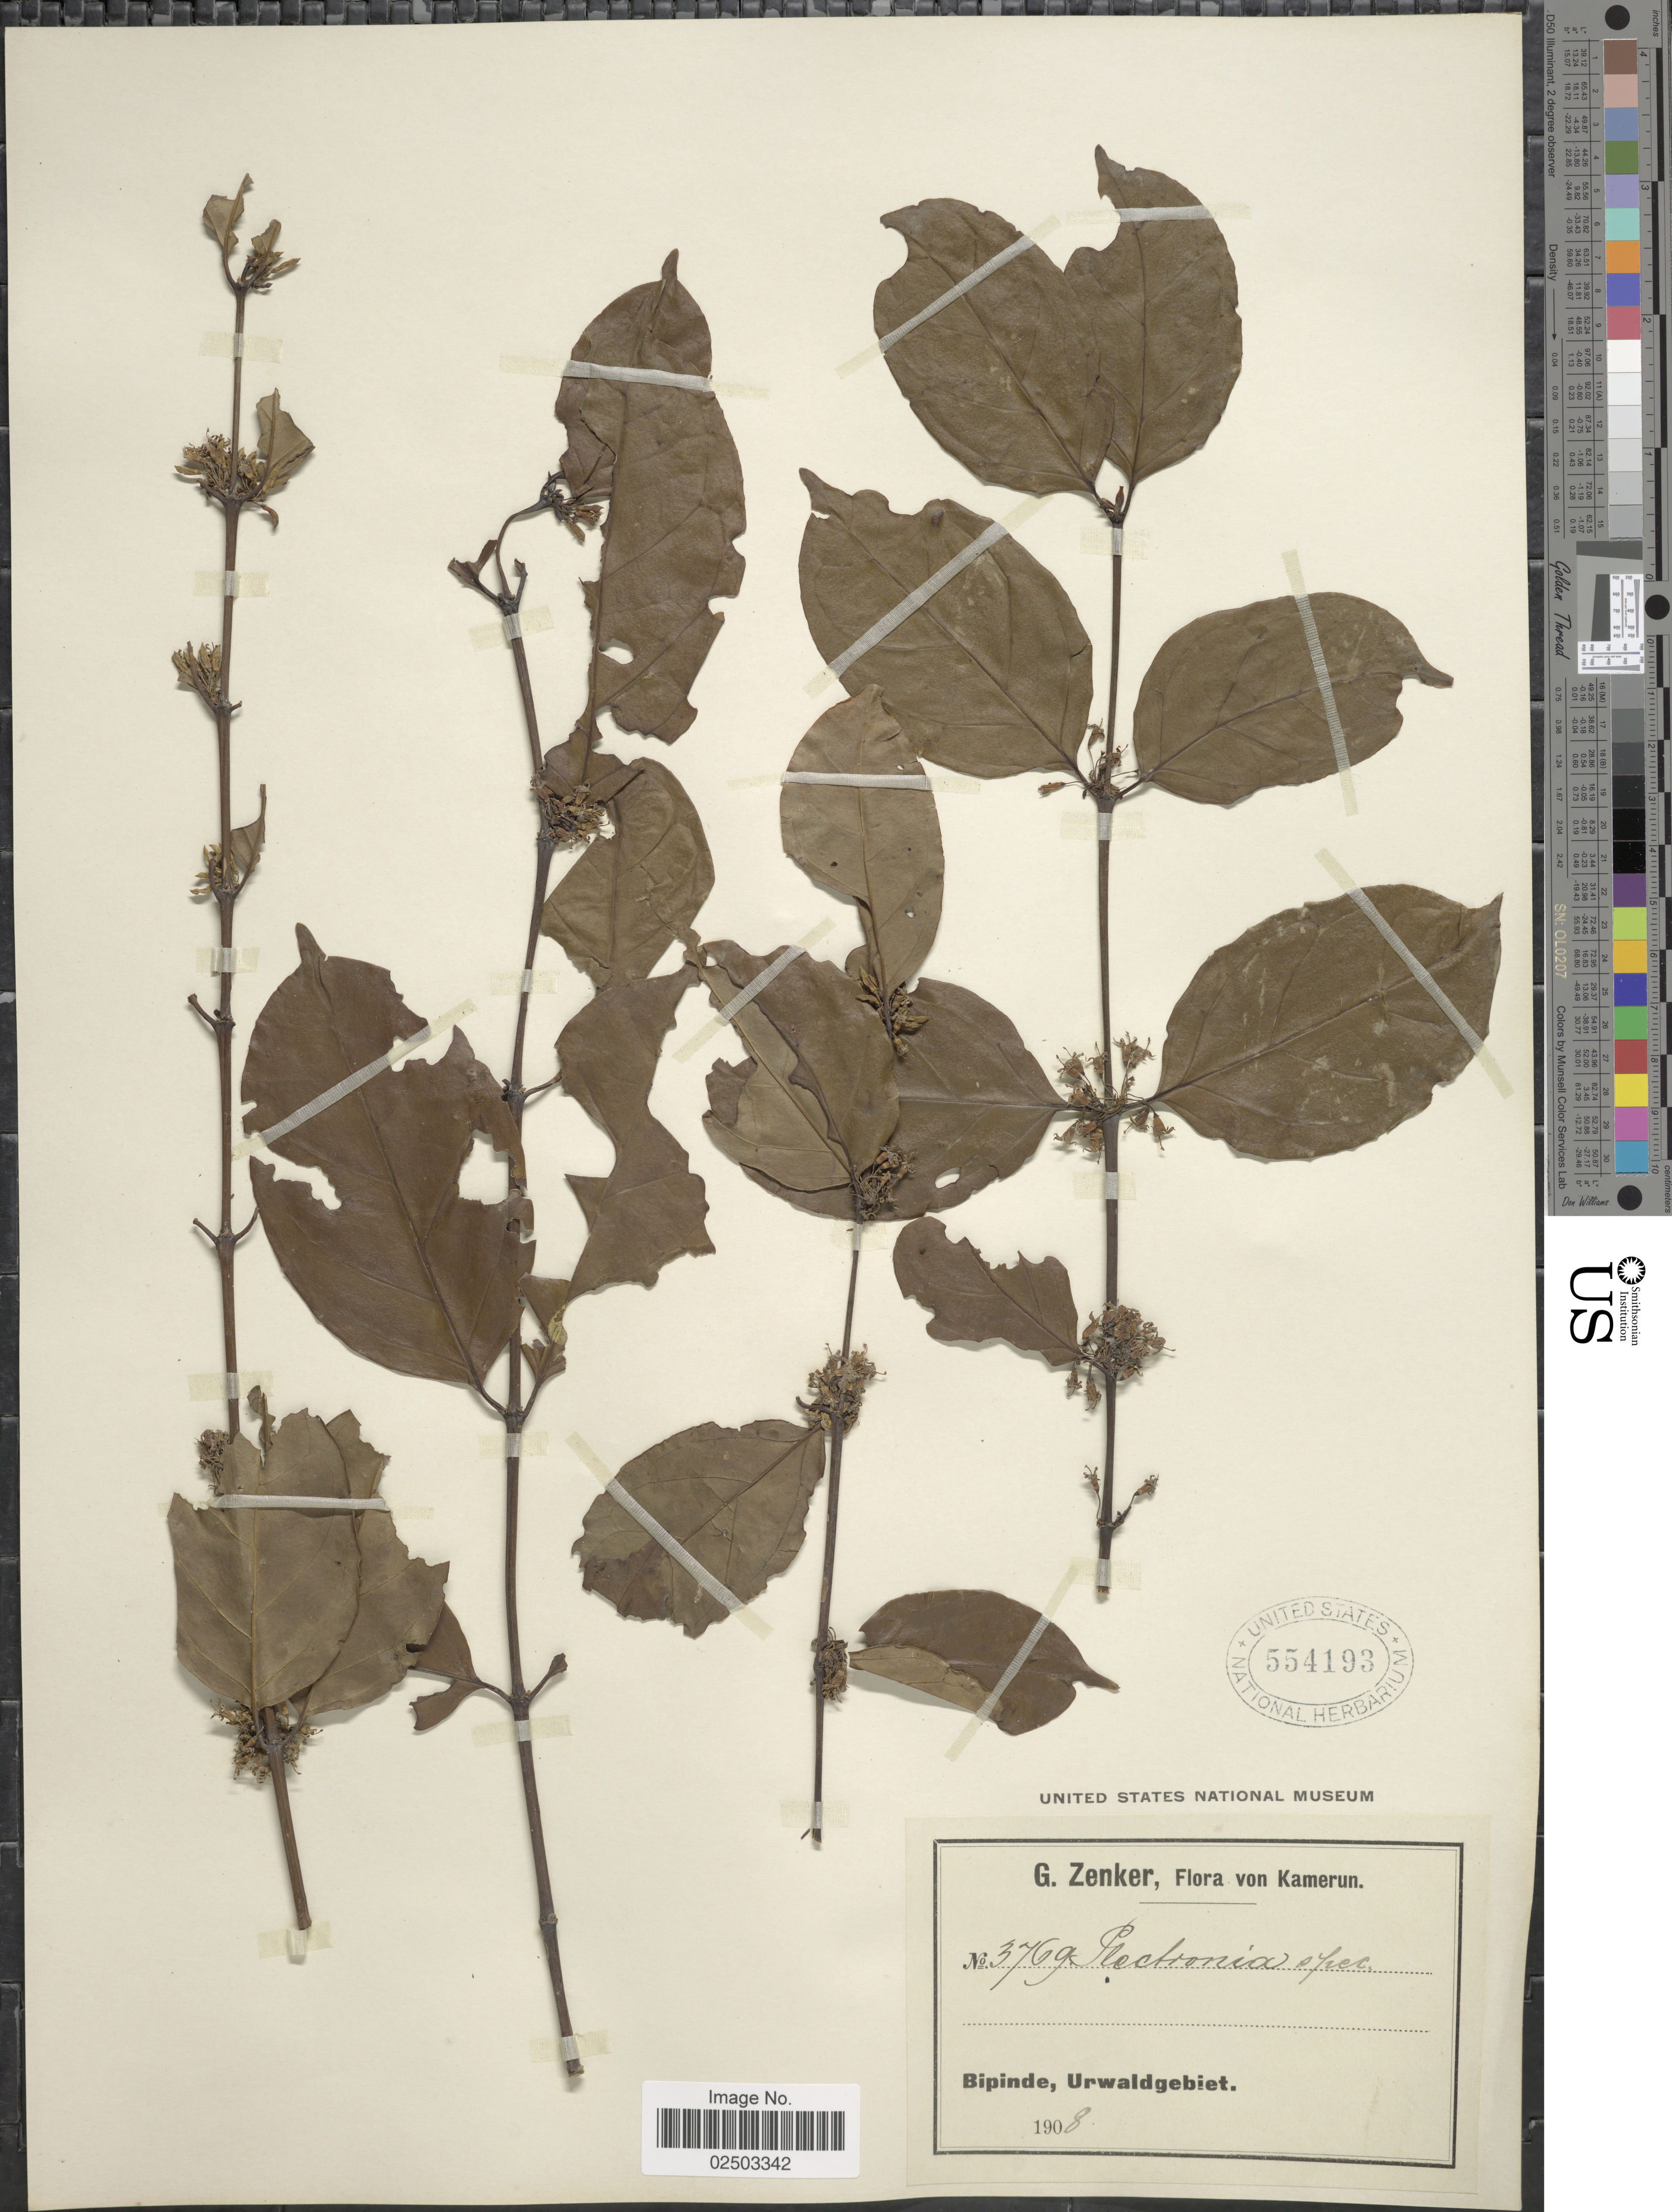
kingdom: Plantae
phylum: Tracheophyta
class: Magnoliopsida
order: Gentianales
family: Rubiaceae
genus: Bridsonia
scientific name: Bridsonia chamaedendrum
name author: (Kuntze) Verstraete & A.E. van Wyk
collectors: G. A. Zenker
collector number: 3769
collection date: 1908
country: Cameroon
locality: Bipinde, Urwaldgebiet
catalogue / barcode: US 554193